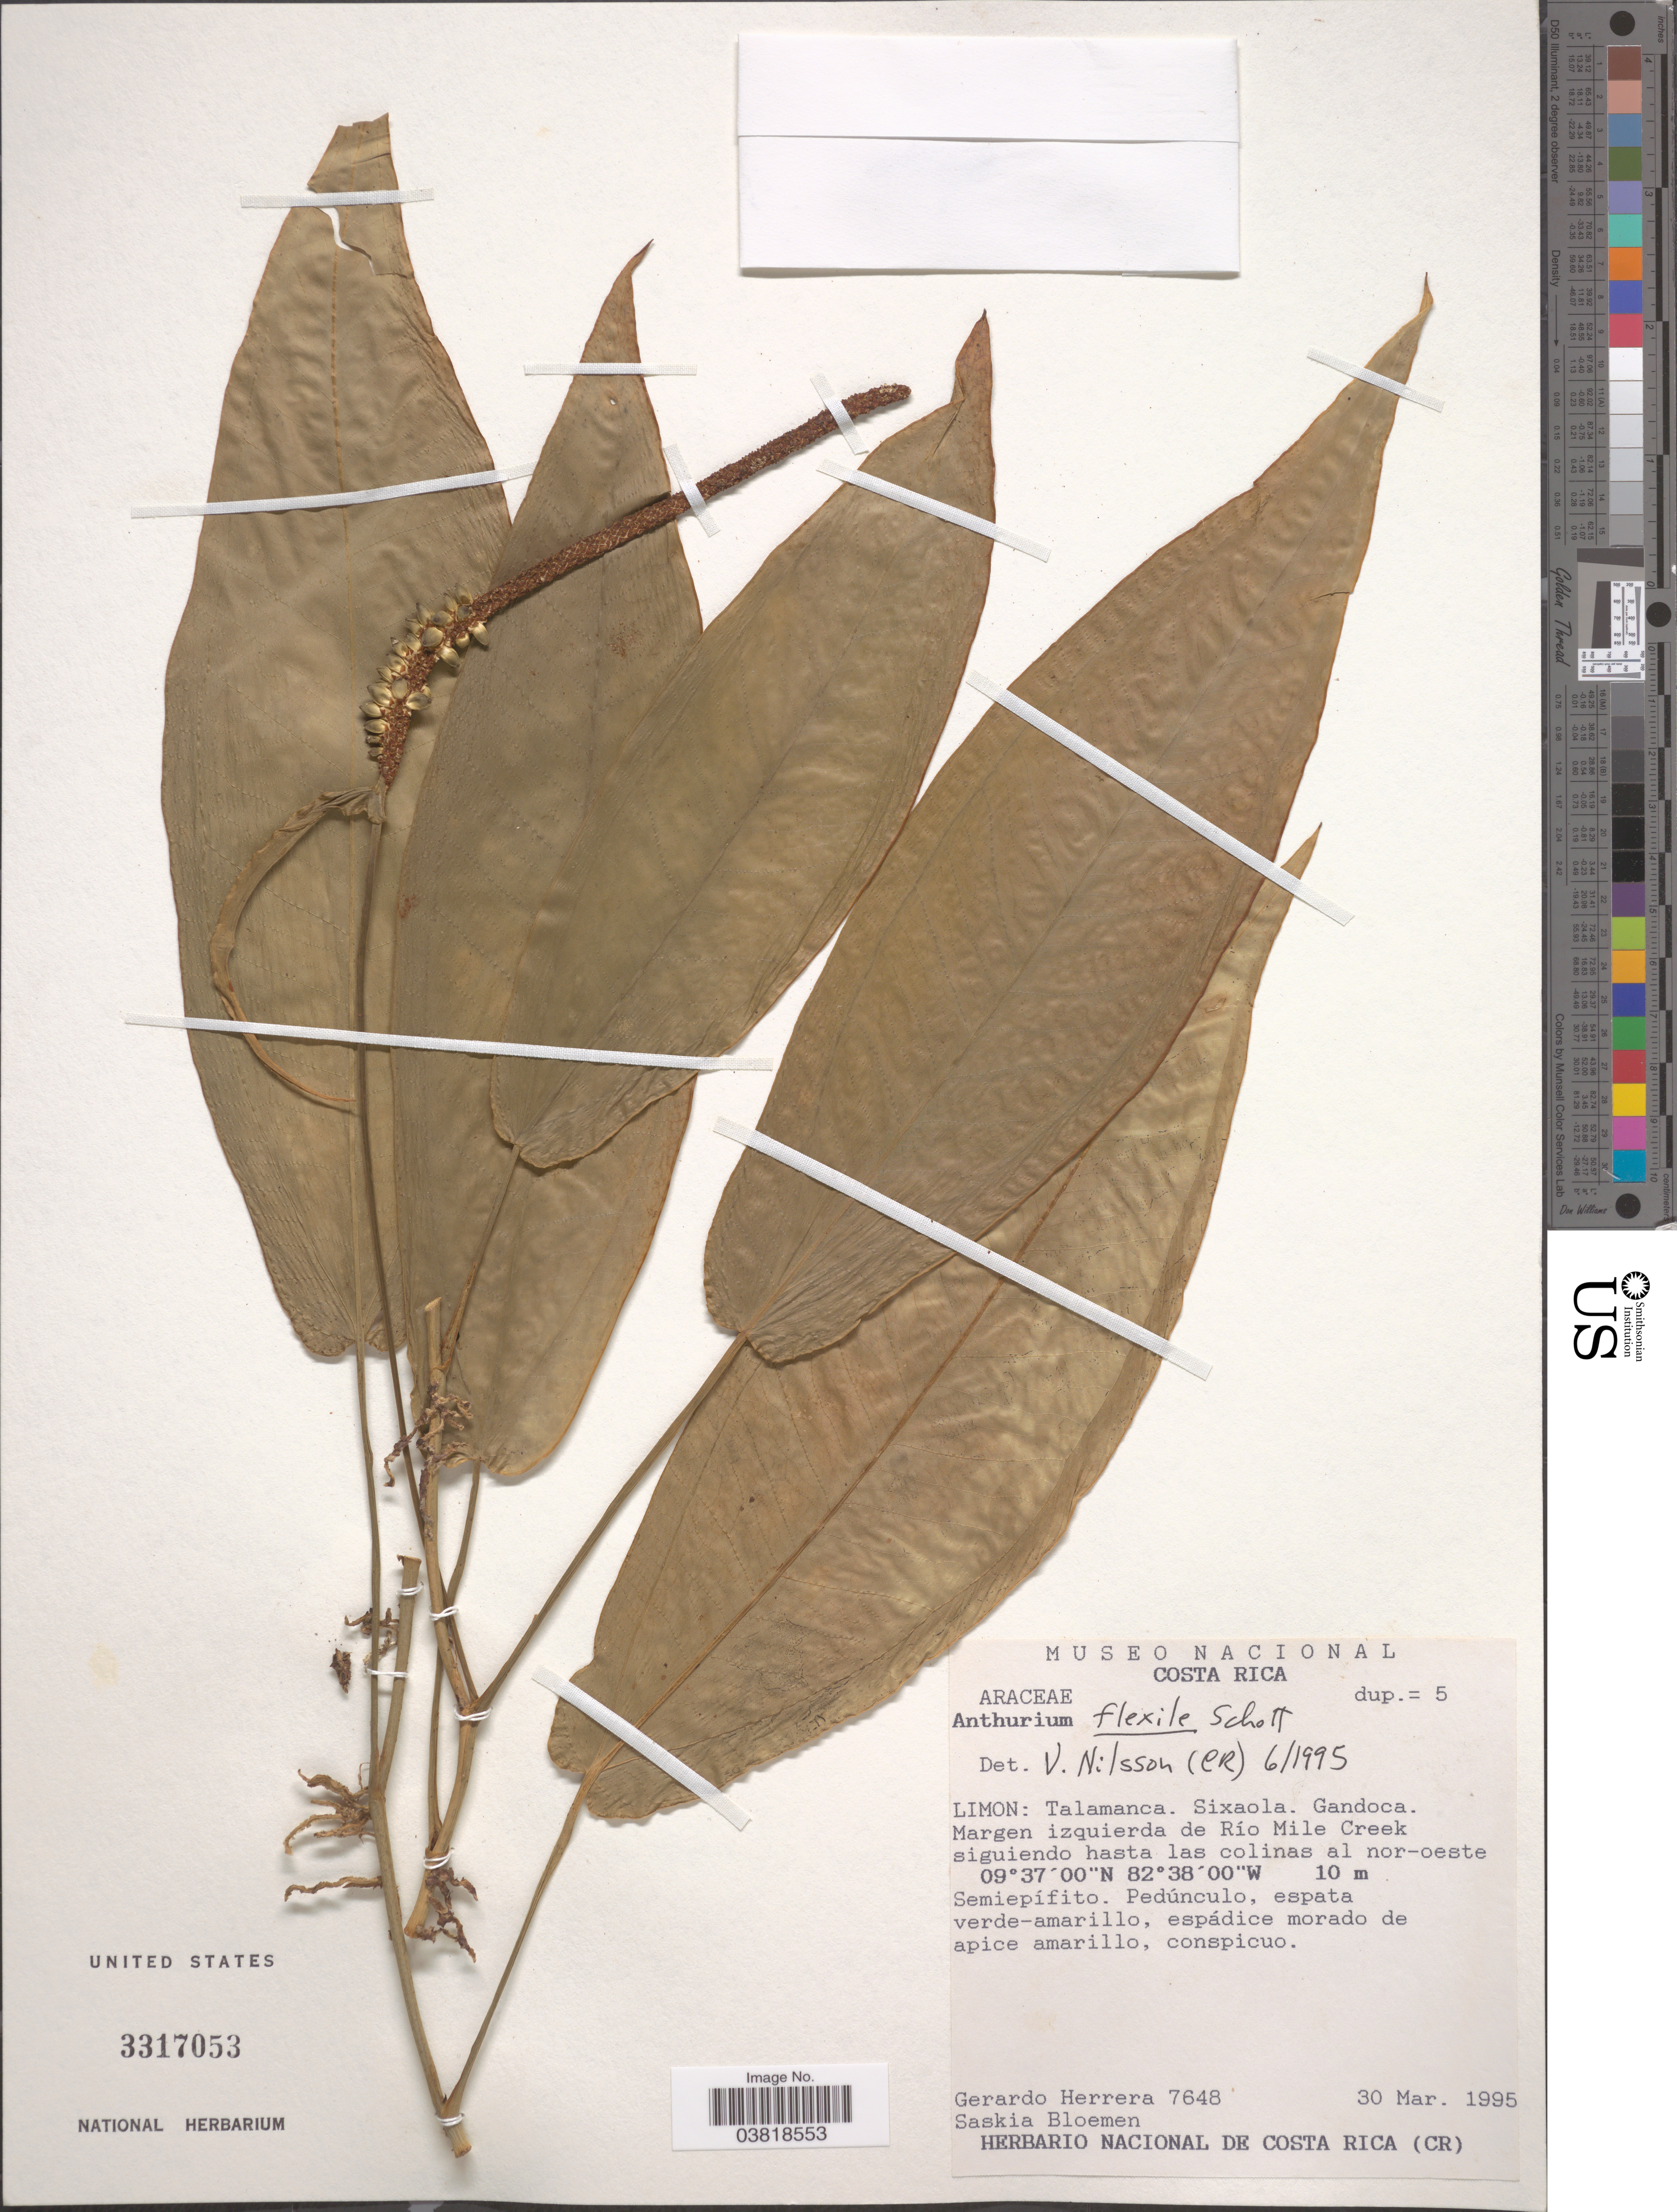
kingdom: Plantae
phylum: Tracheophyta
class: Liliopsida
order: Alismatales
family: Araceae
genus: Anthurium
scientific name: Anthurium flexile subsp. flexile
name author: Schott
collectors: G. Herrera & S. Bloemen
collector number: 7648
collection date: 1995-03-30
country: Costa Rica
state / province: Limón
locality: Talamanca. Sixaola. Gandoca. Margen izquierda de Río Mile Creek siguiendo hasta las colinas al nor-oeste.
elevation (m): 10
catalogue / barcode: US 3317053